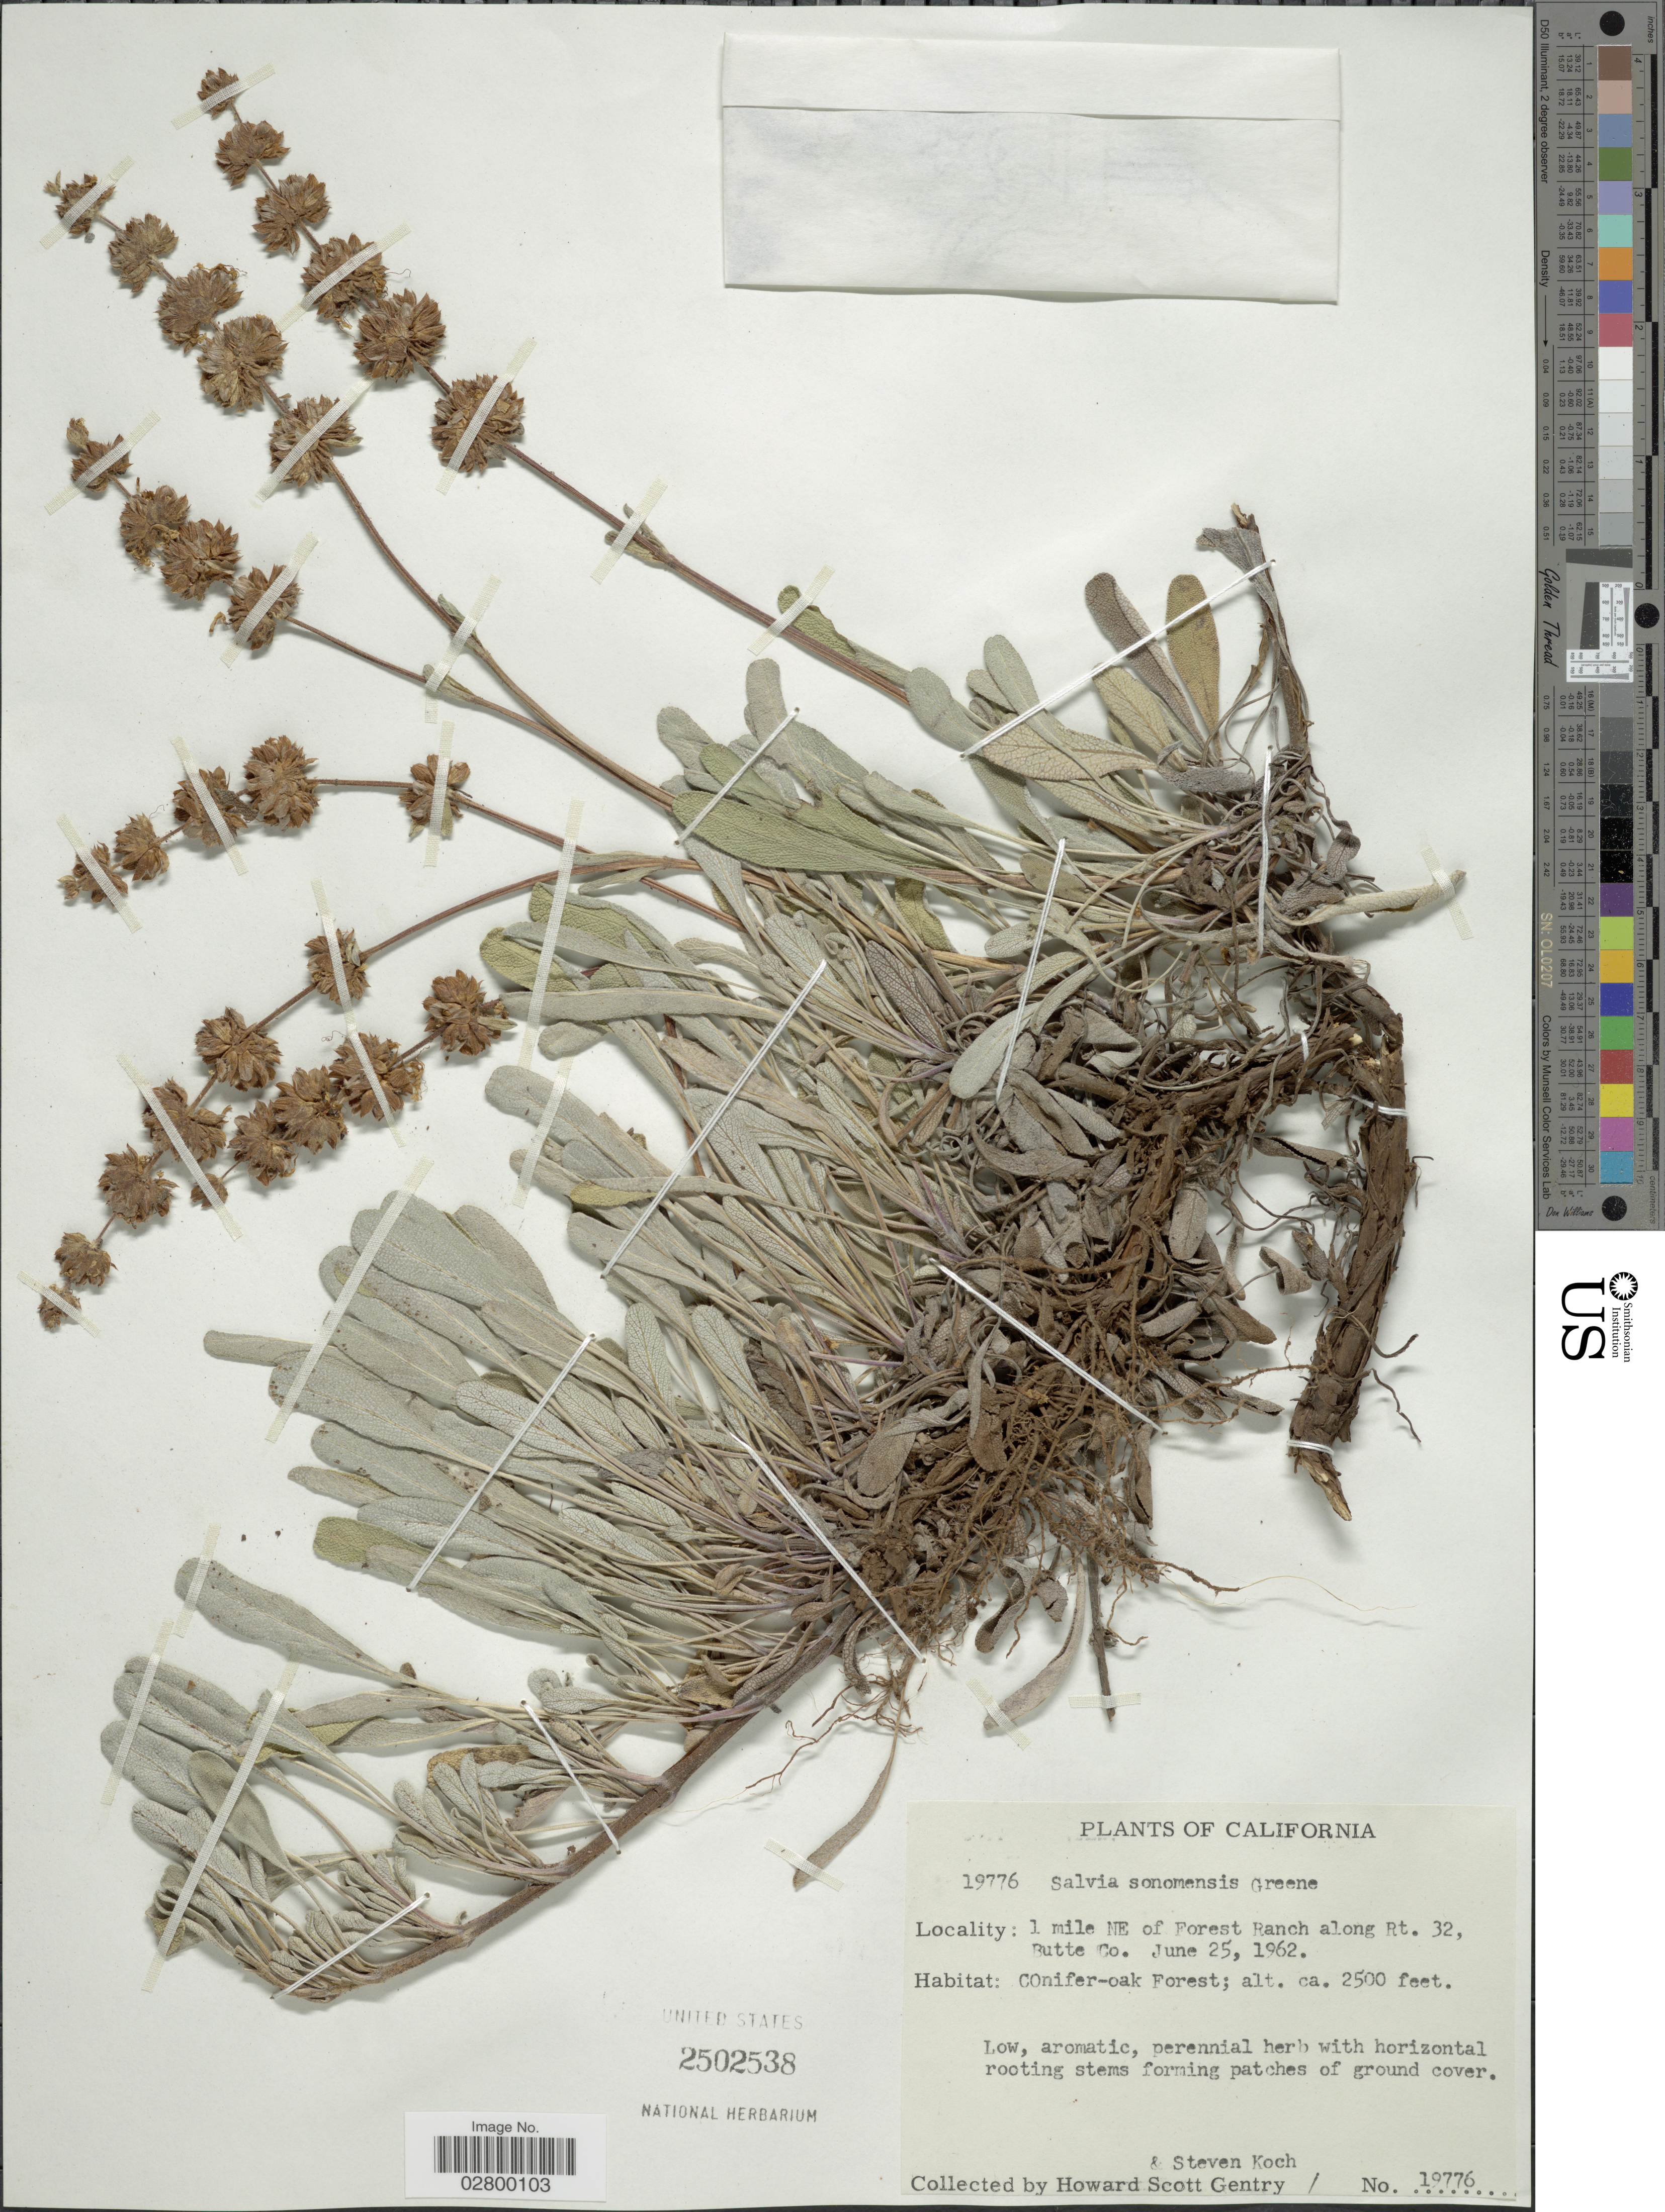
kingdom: Plantae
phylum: Tracheophyta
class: Magnoliopsida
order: Lamiales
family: Lamiaceae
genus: Salvia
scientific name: Salvia sonomensis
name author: Greene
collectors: H. S. Gentry & S. Koch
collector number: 19776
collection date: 1962-06-25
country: United States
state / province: California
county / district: Butte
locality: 1 mile NE of Forest Ranch along Rt. 32, Butte Co.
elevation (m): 762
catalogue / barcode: US 2502538